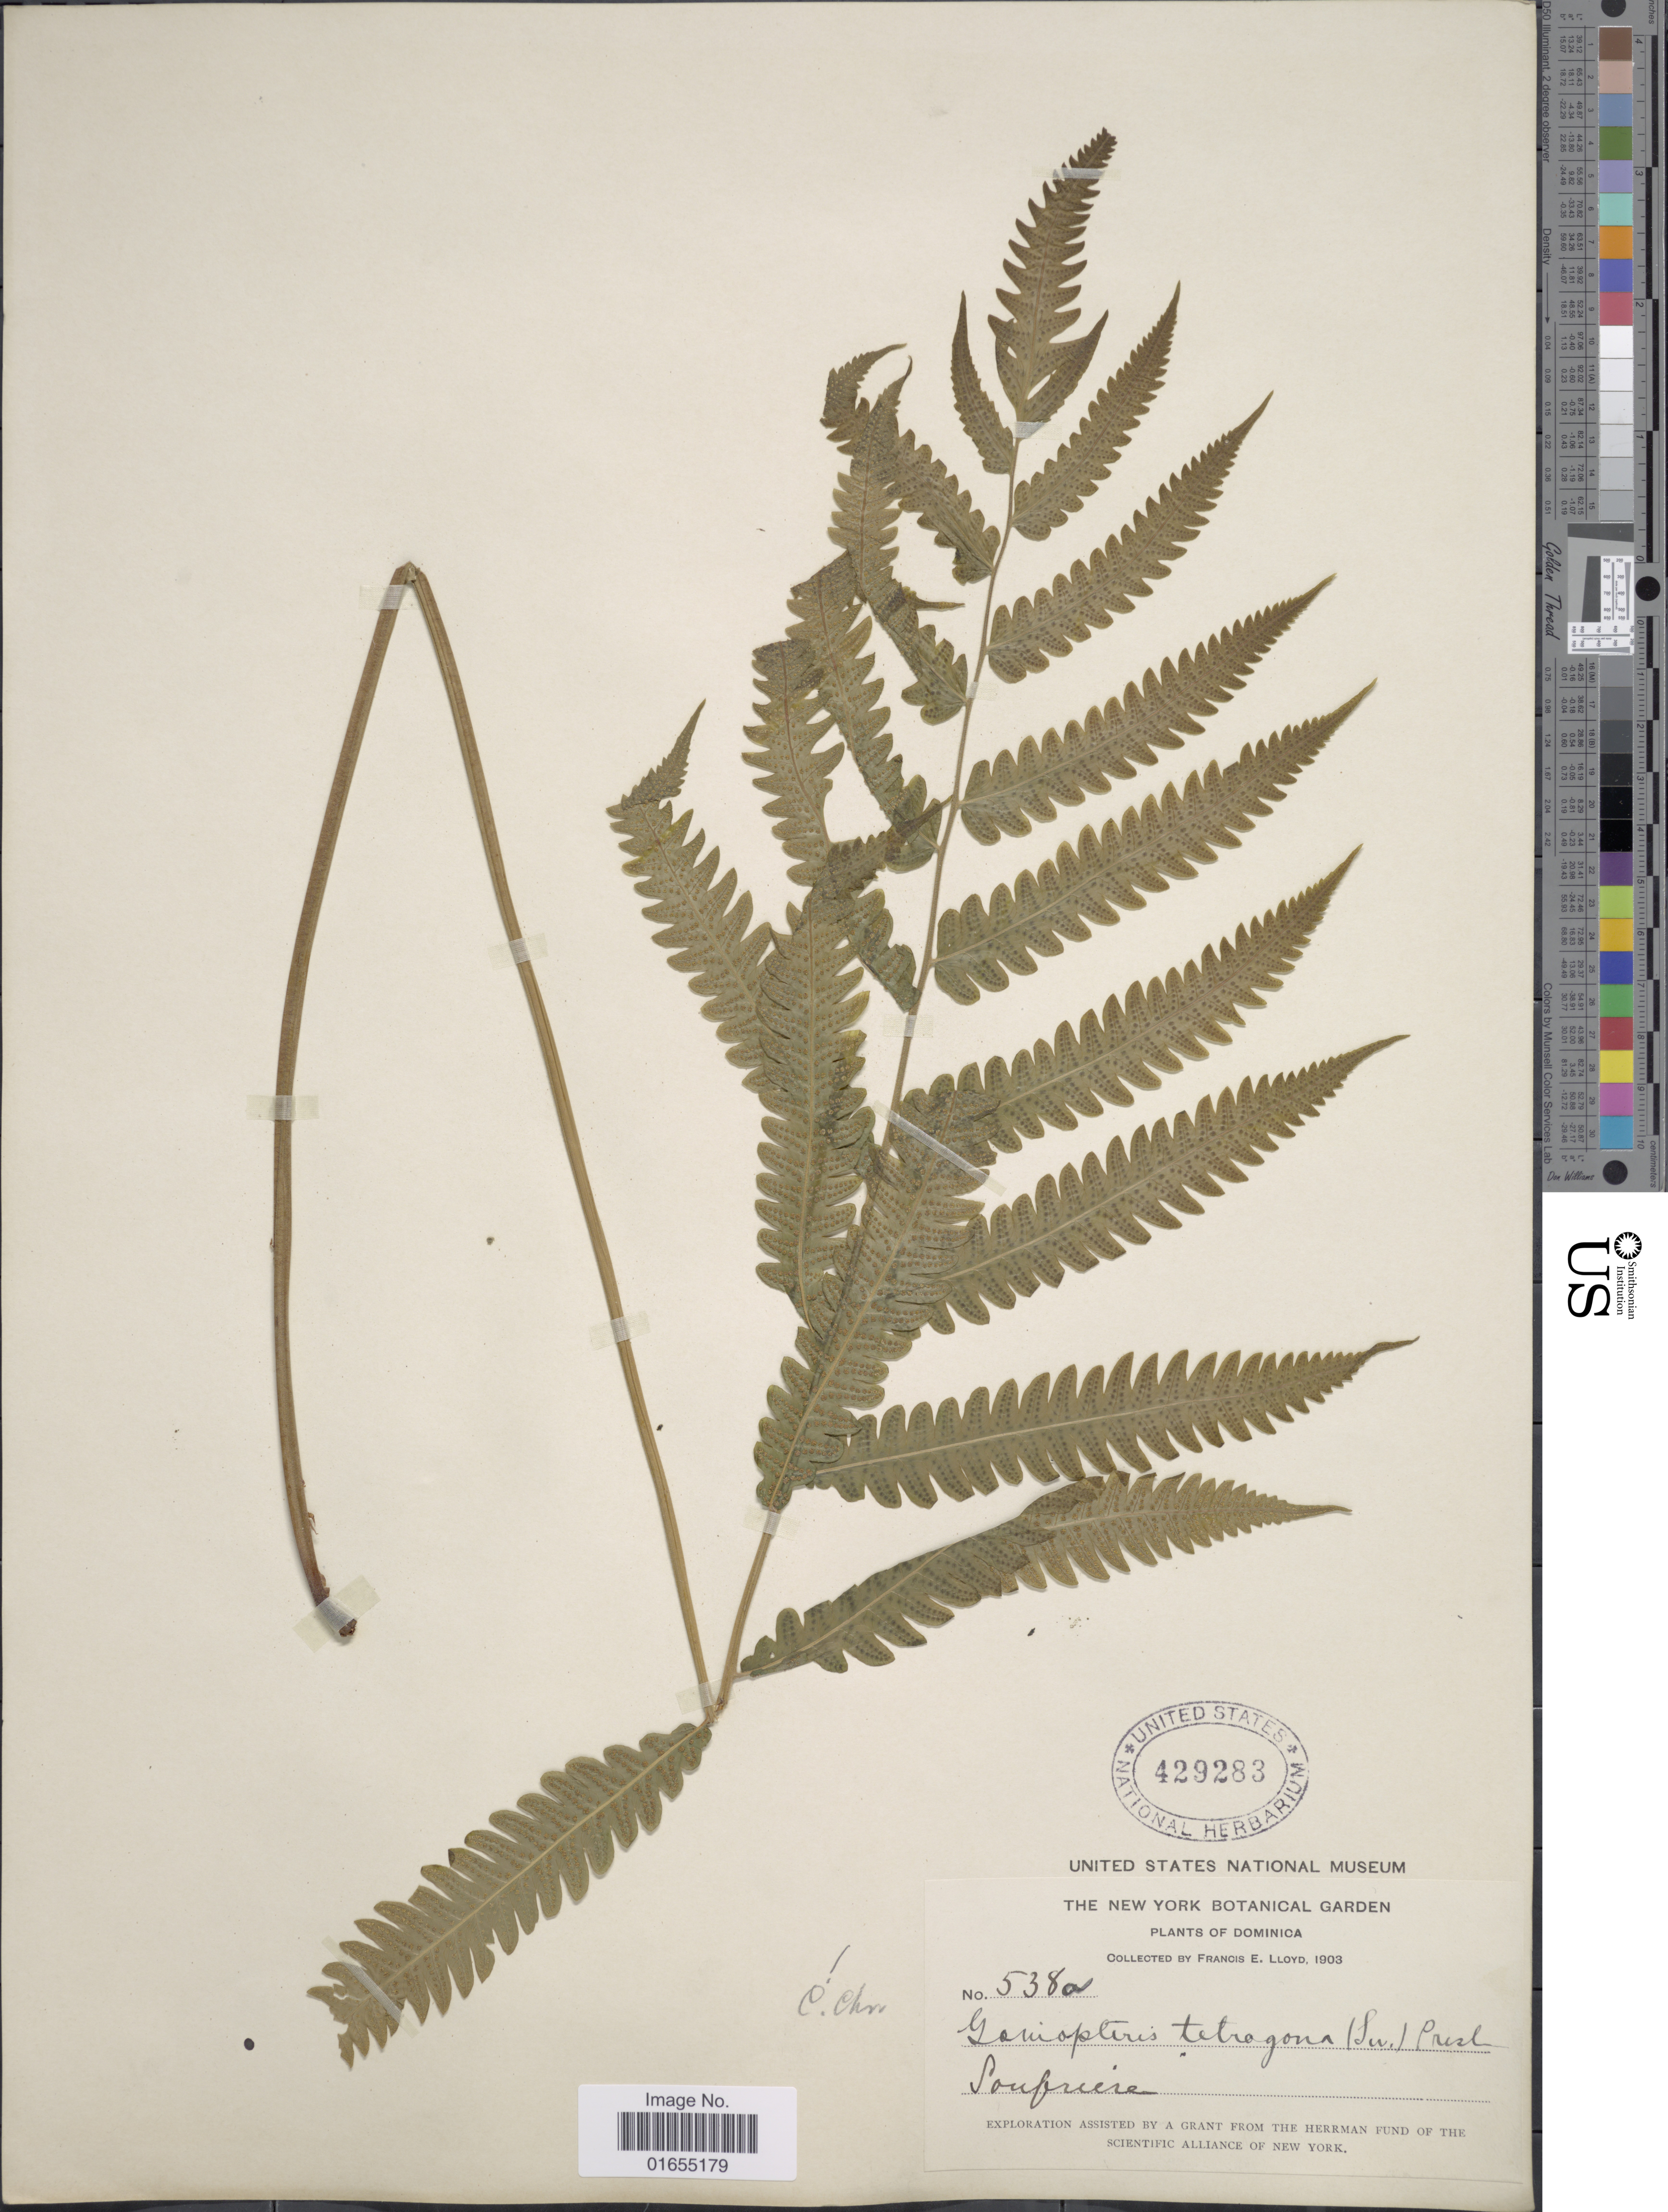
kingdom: Plantae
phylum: Tracheophyta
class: Polypodiopsida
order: Polypodiales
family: Thelypteridaceae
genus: Goniopteris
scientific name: Goniopteris subtetragona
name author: (Link) Vareschi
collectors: Lloyd, C. E.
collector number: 538a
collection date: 1903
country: Dominica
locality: Soufriere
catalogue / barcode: US 429283